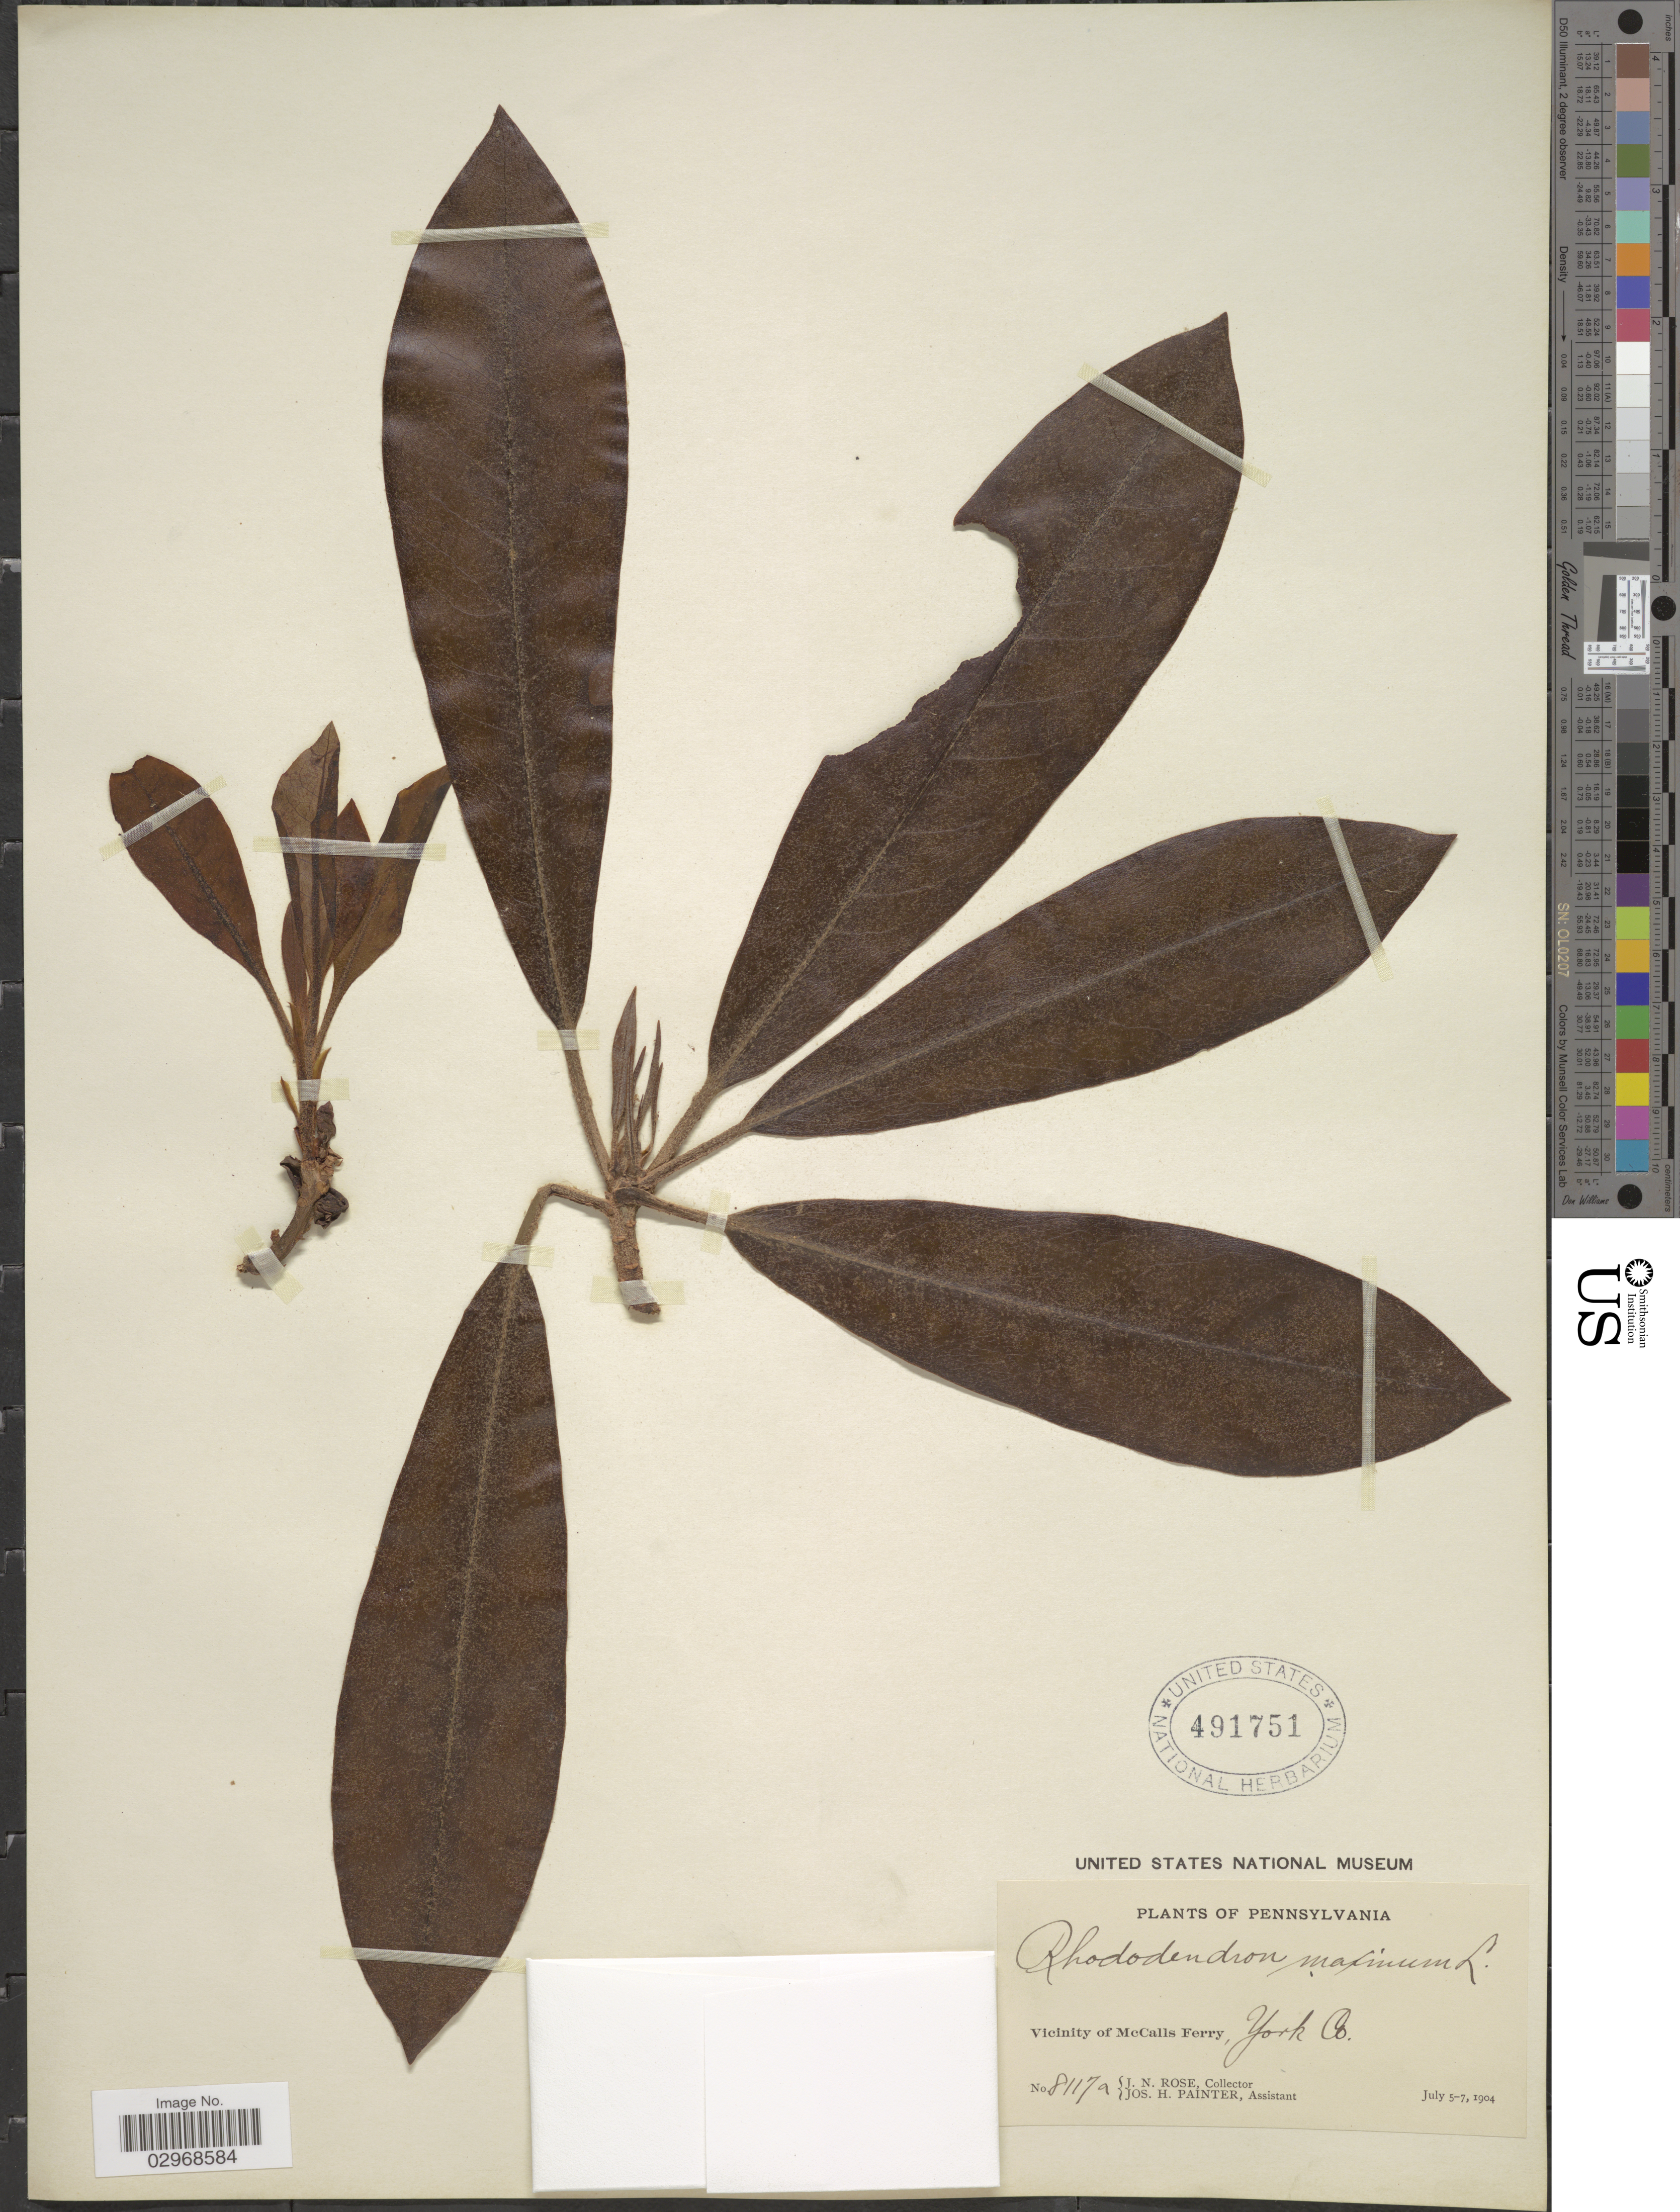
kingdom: Plantae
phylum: Tracheophyta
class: Magnoliopsida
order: Ericales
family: Ericaceae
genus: Rhododendron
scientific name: Rhododendron maximum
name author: L.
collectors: J. N. Rose & J. H. Painter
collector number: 8117a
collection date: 1904-07-05/1904-07-07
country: United States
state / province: Pennsylvania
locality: Vicinity of McCalls Ferry, York Co.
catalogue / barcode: US 491751